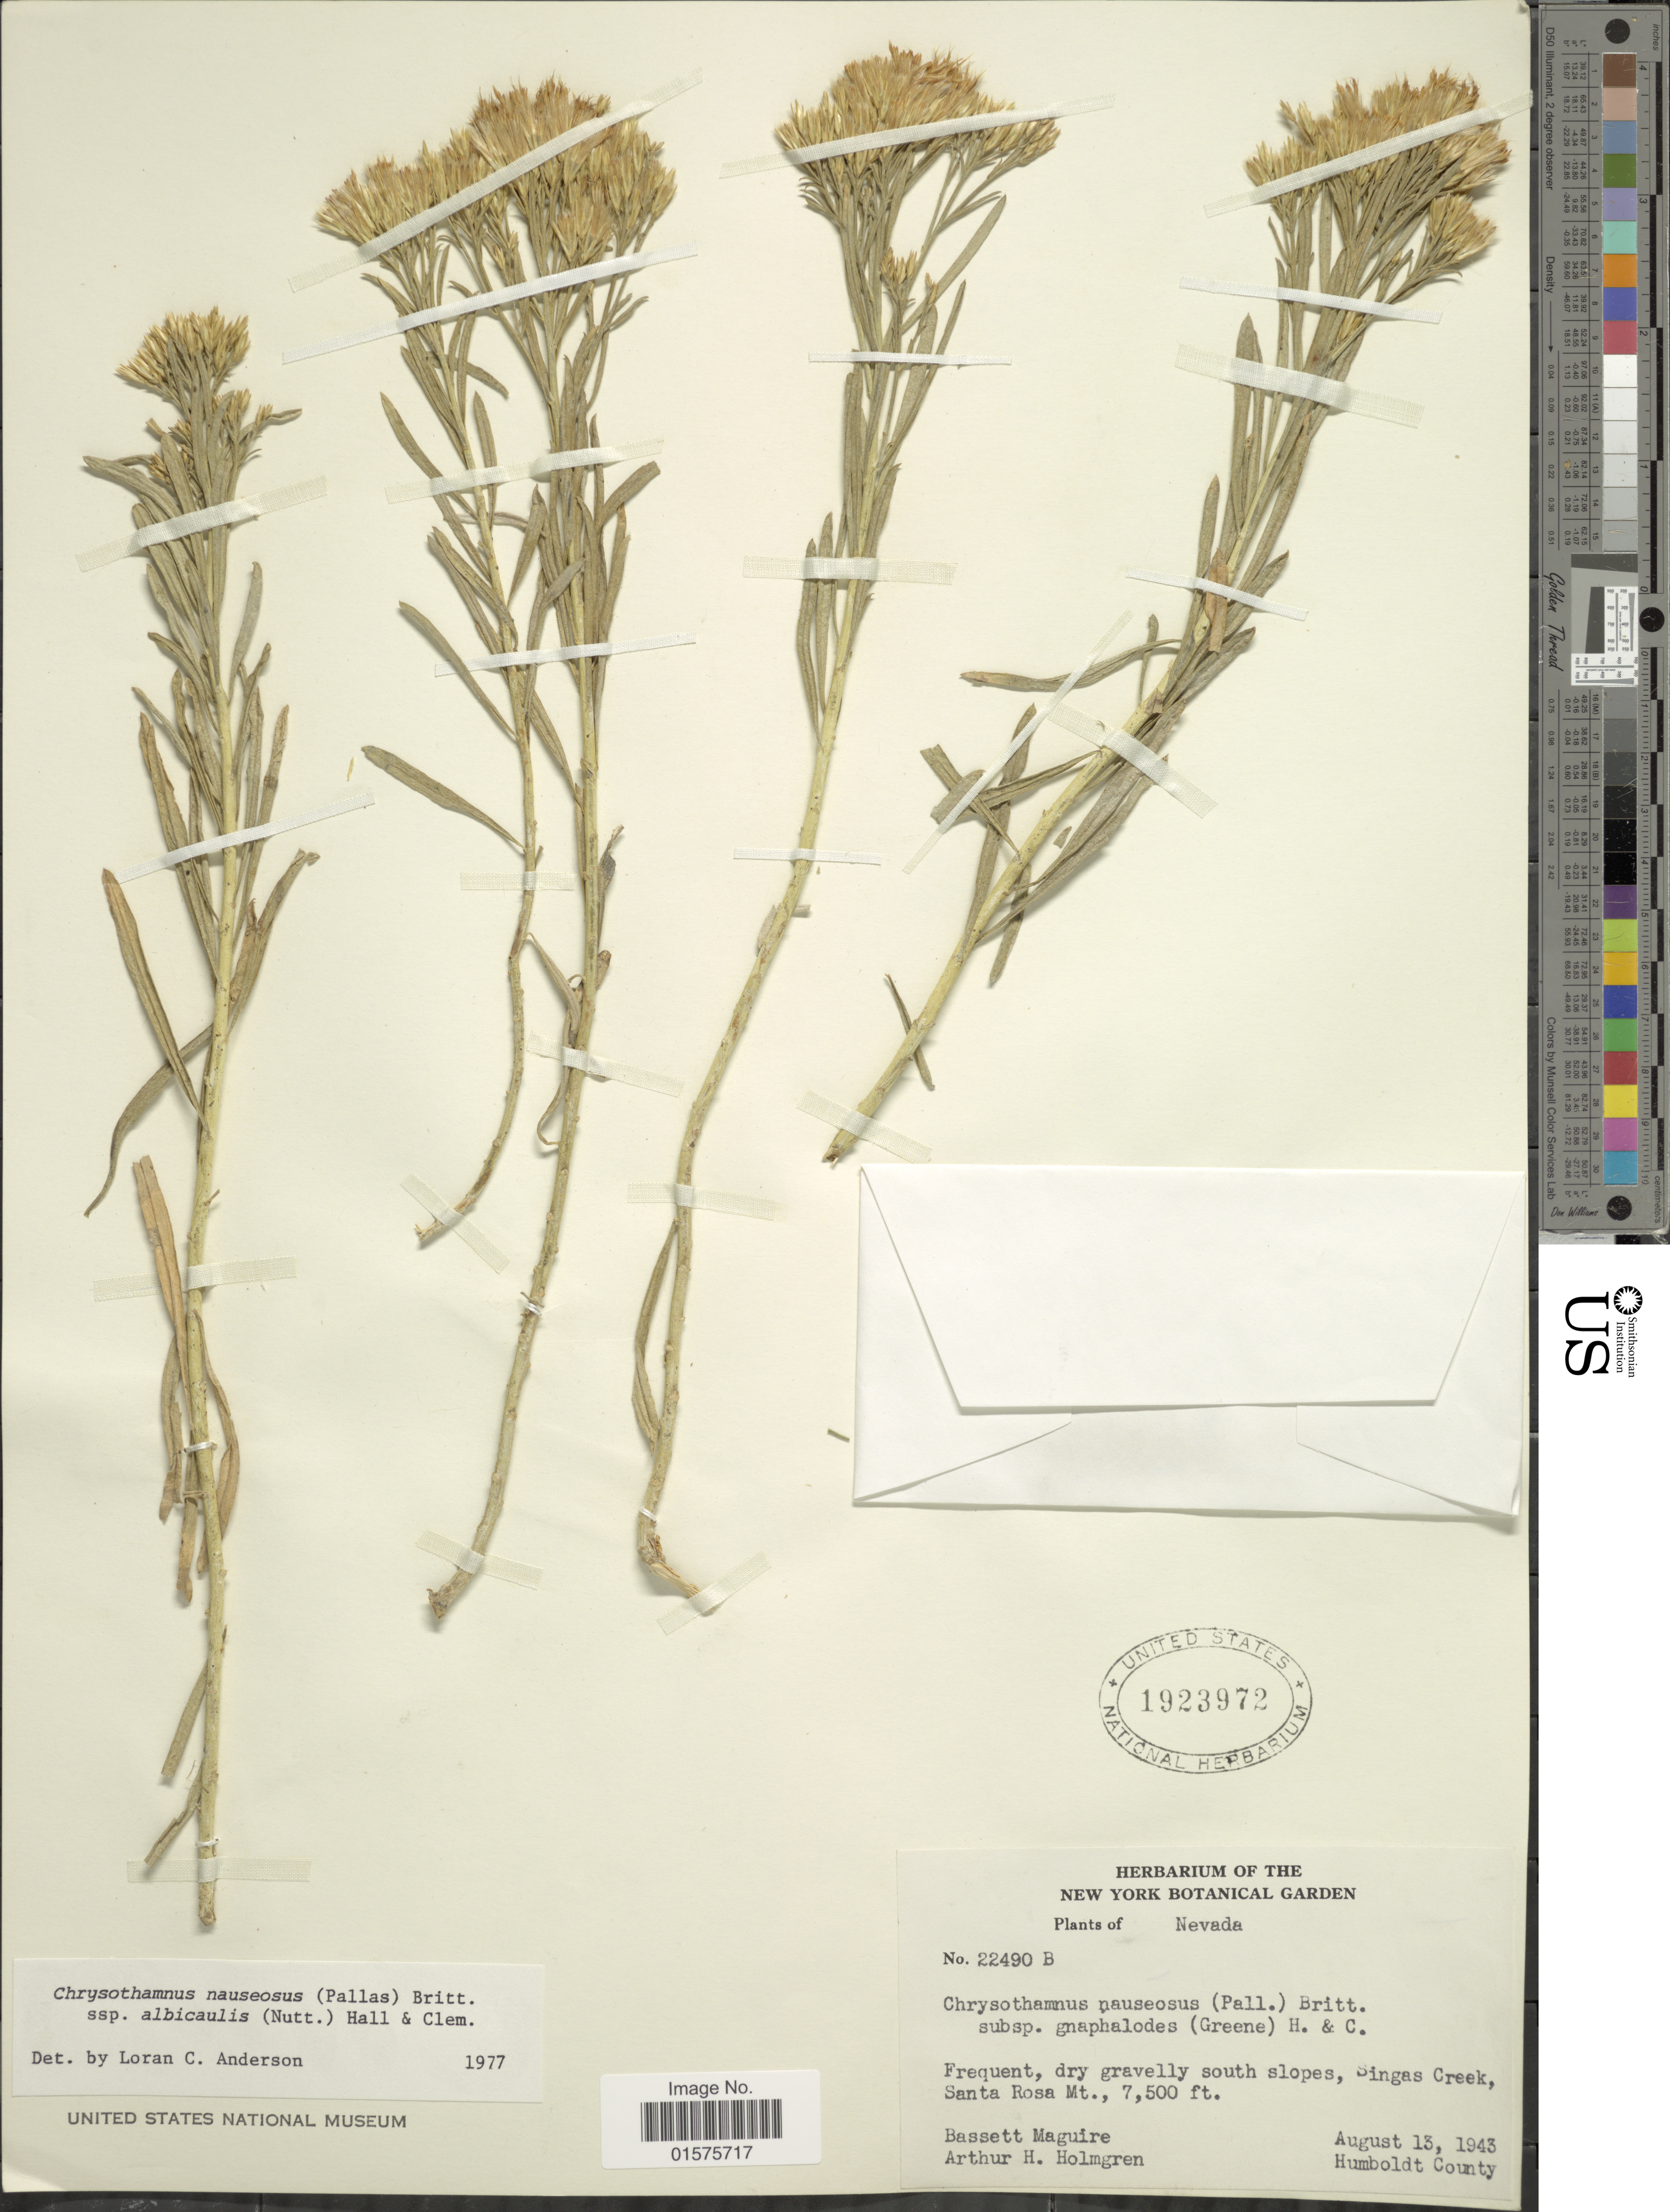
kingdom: Plantae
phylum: Tracheophyta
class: Magnoliopsida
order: Asterales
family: Asteraceae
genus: Ericameria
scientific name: Ericameria nauseosa var. speciosa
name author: (Nutt.) G.L. Nesom & G.I. Baird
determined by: Urbatsch, Lowell E., Curator (LSU), Louisiana State University (UNITED STATES)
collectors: B. Maguire & A. H. Holmgren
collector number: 22490 B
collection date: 1943-08-13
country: United States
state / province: Nevada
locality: Humboldt County. Singas Creek, Santa Rosa Mt.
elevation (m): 2286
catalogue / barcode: US 1923972